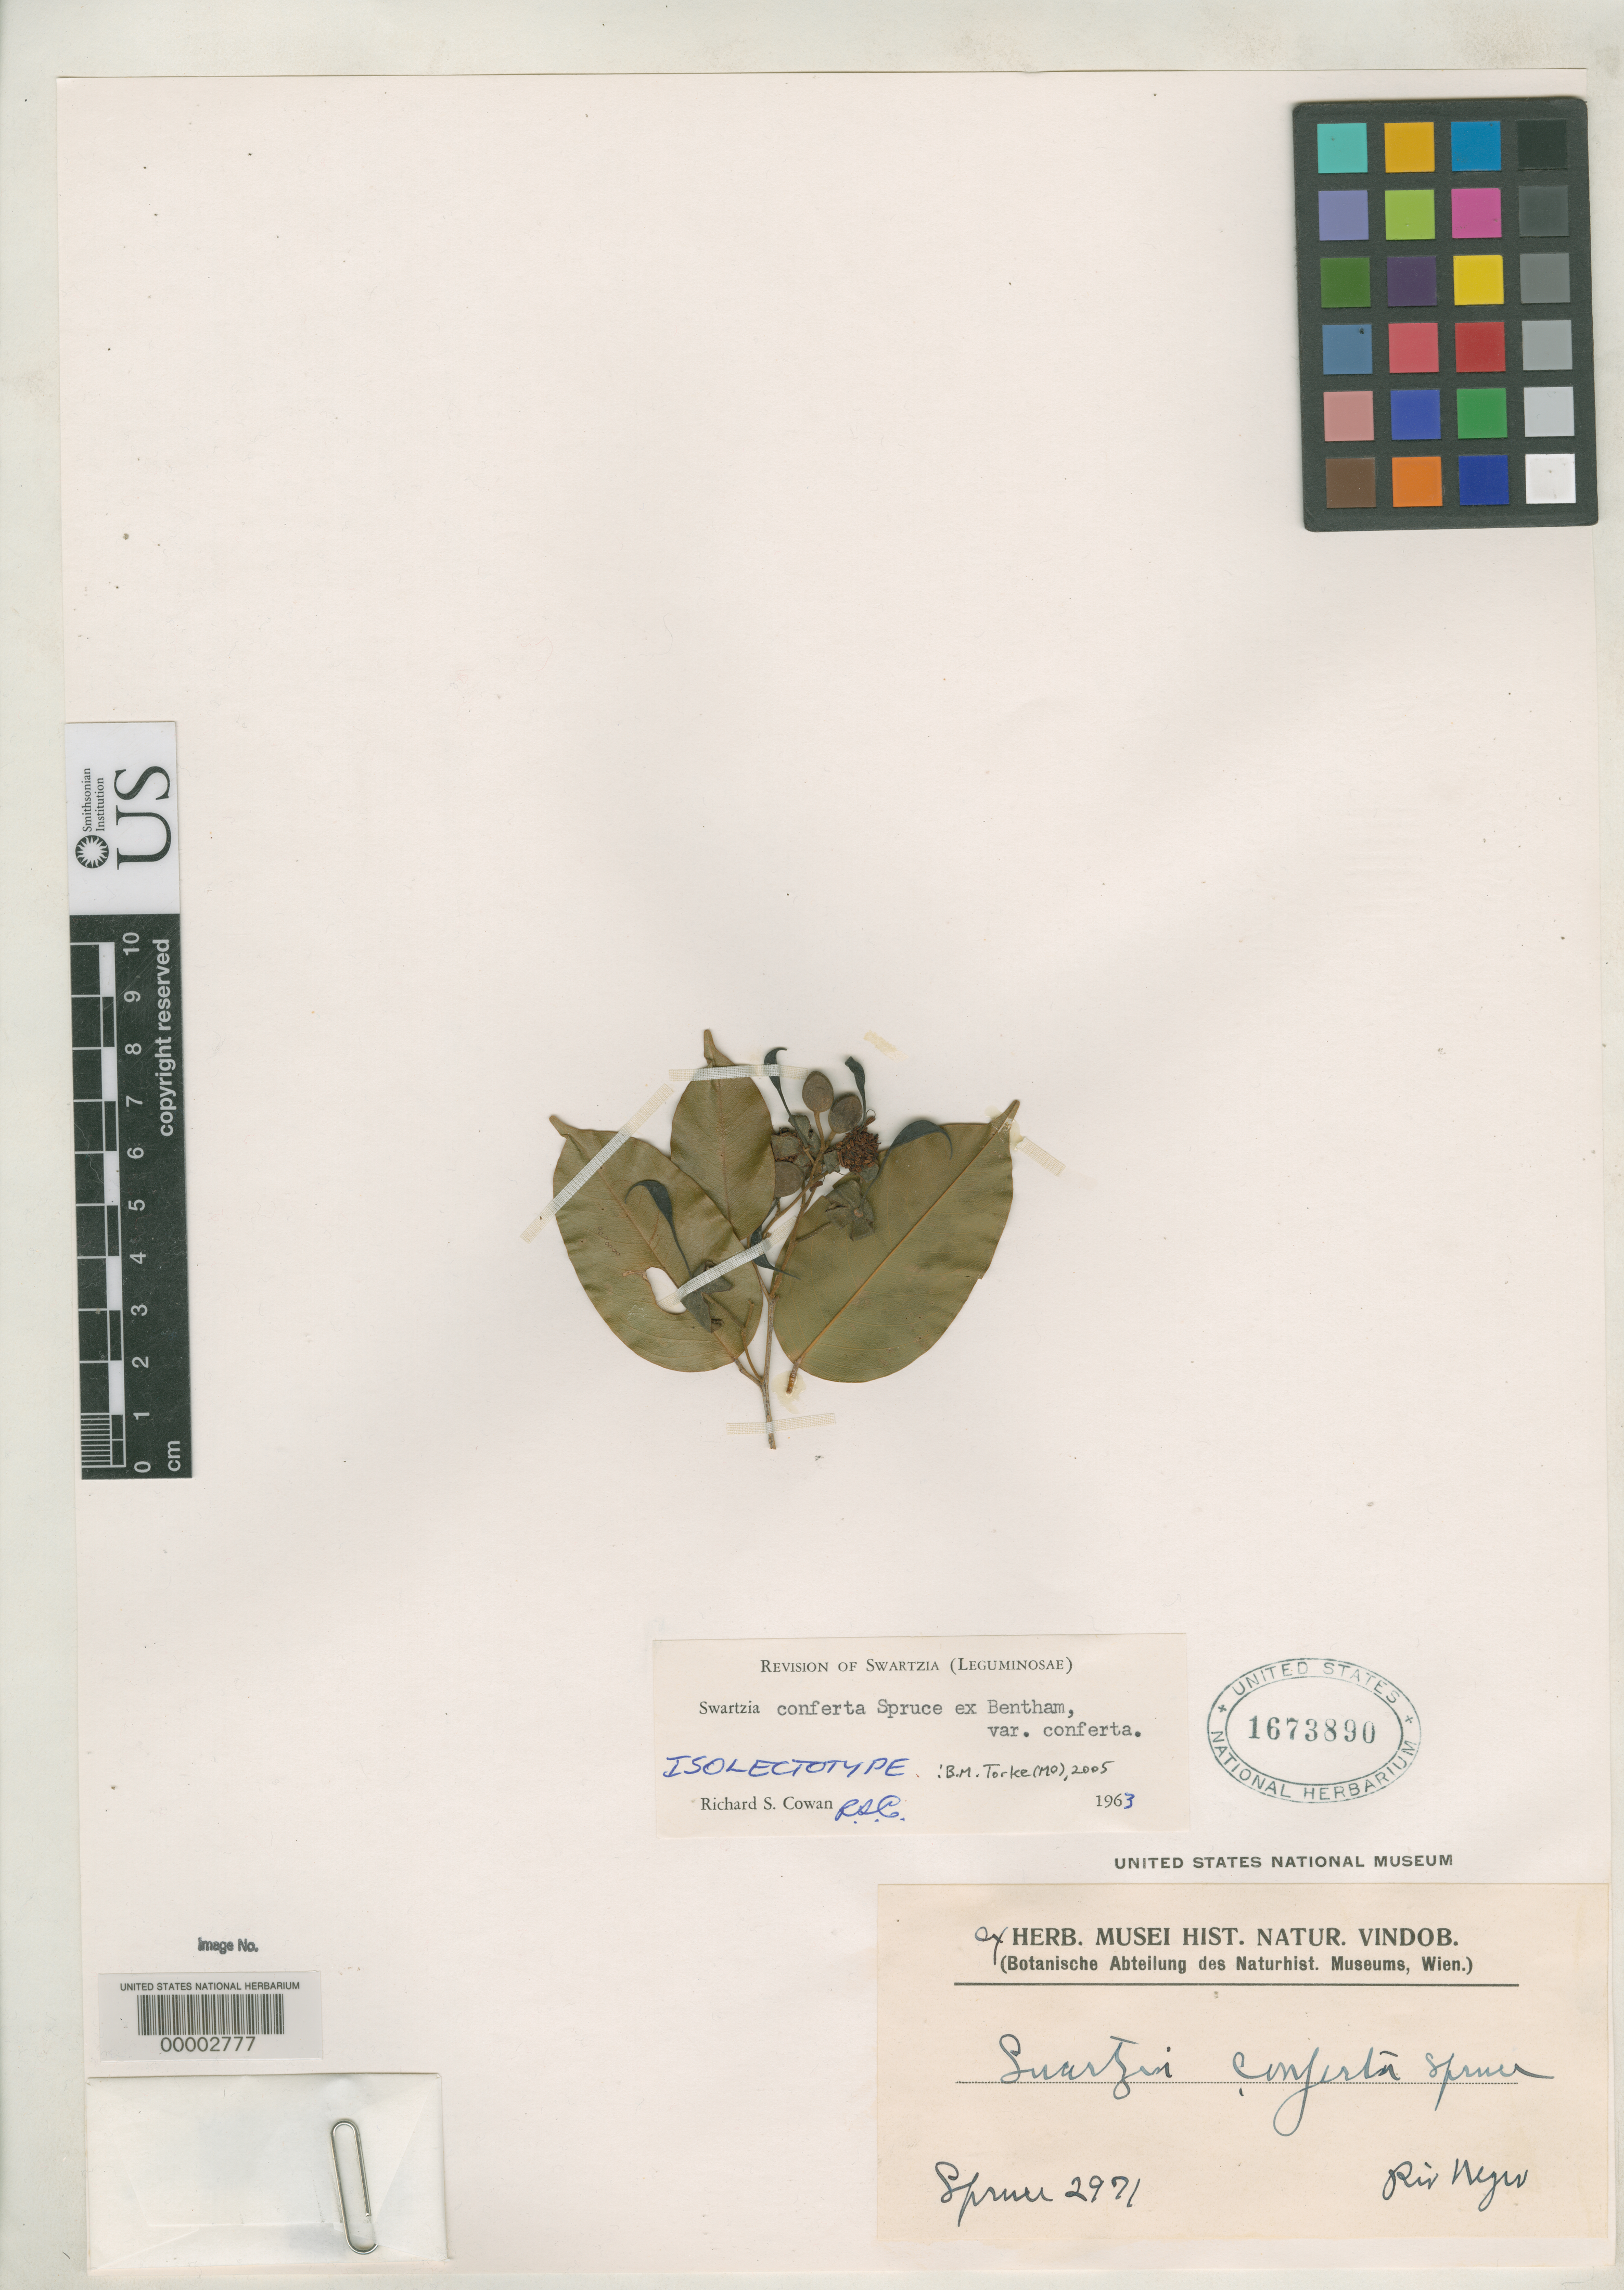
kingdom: Plantae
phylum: Tracheophyta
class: Magnoliopsida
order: Fabales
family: Fabaceae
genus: Swartzia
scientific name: Swartzia conferta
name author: Spruce ex Benth. in Mart.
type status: Isolectotype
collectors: R. Spruce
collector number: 2971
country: Brazil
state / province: Amazonas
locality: S. Cartos, Rio Negro.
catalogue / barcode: US 1673890